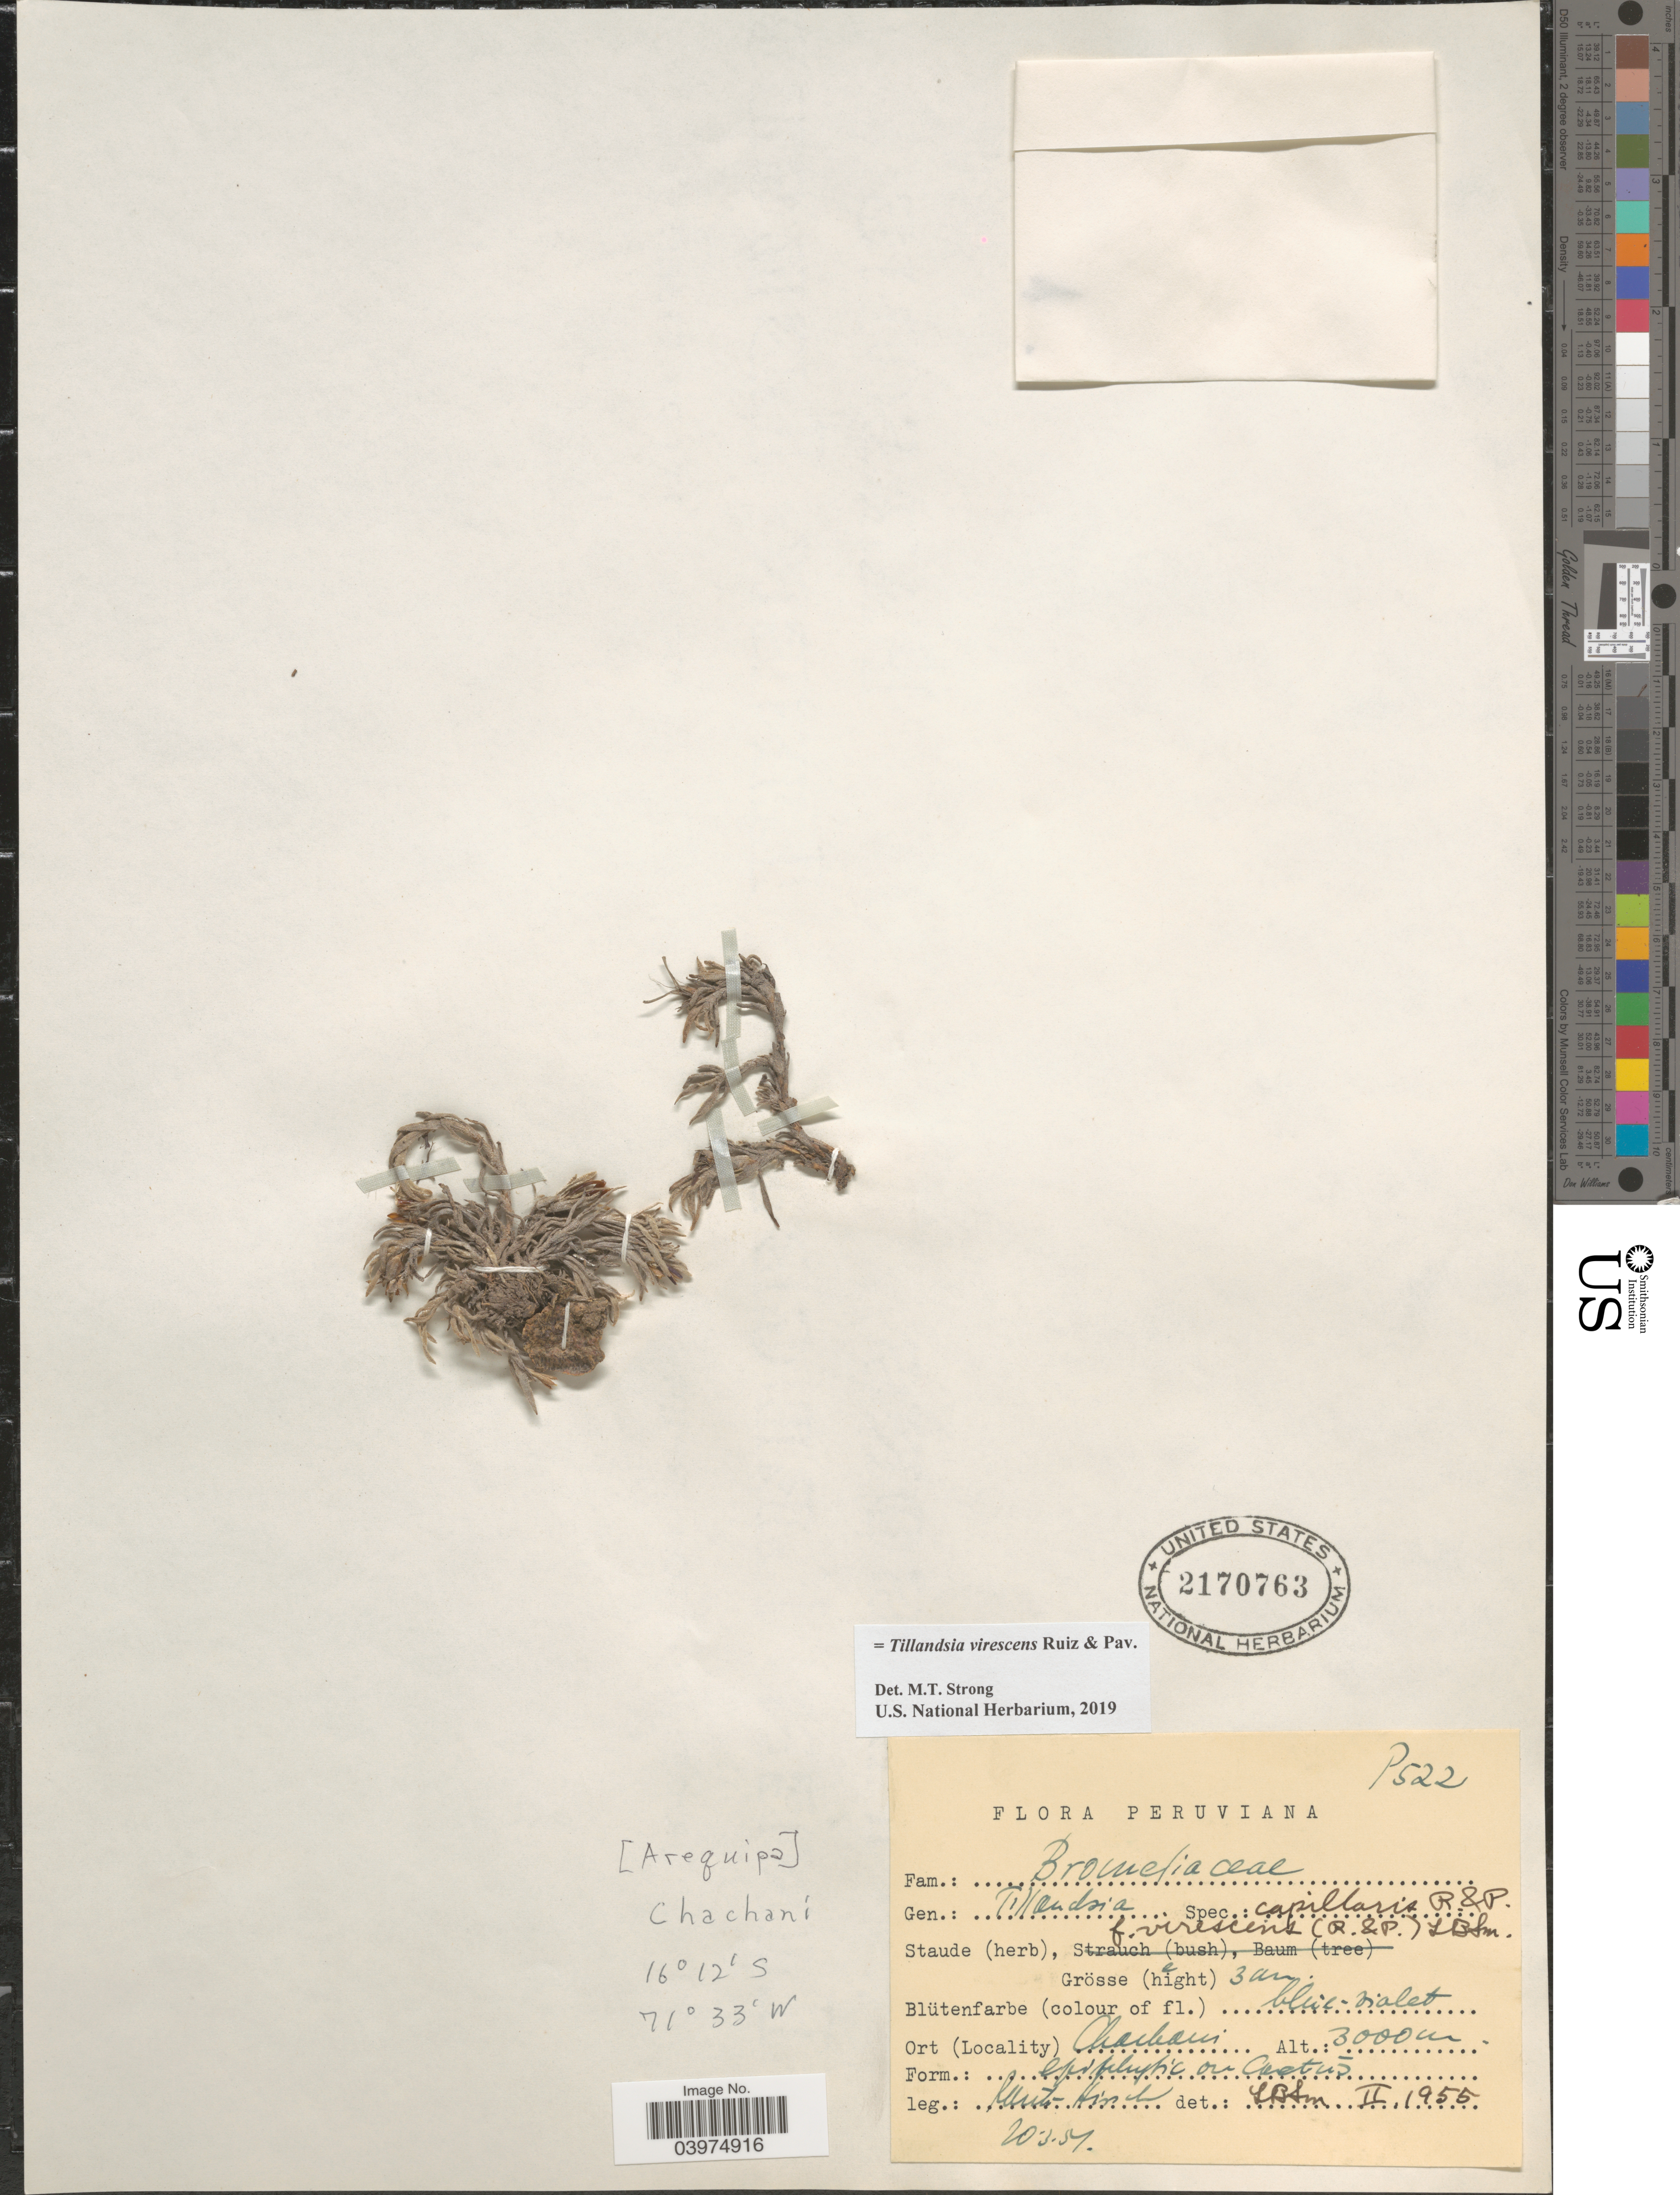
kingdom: Plantae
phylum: Tracheophyta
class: Liliopsida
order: Poales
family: Bromeliaceae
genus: Tillandsia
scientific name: Tillandsia virescens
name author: Ruiz & Pav.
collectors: -. Rauh & Hirsch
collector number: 203-51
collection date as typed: Transcribed d/m/y: 20/3/54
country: Peru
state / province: Arequipa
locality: Chachaní. Chachani.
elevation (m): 3000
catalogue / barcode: US 2170763